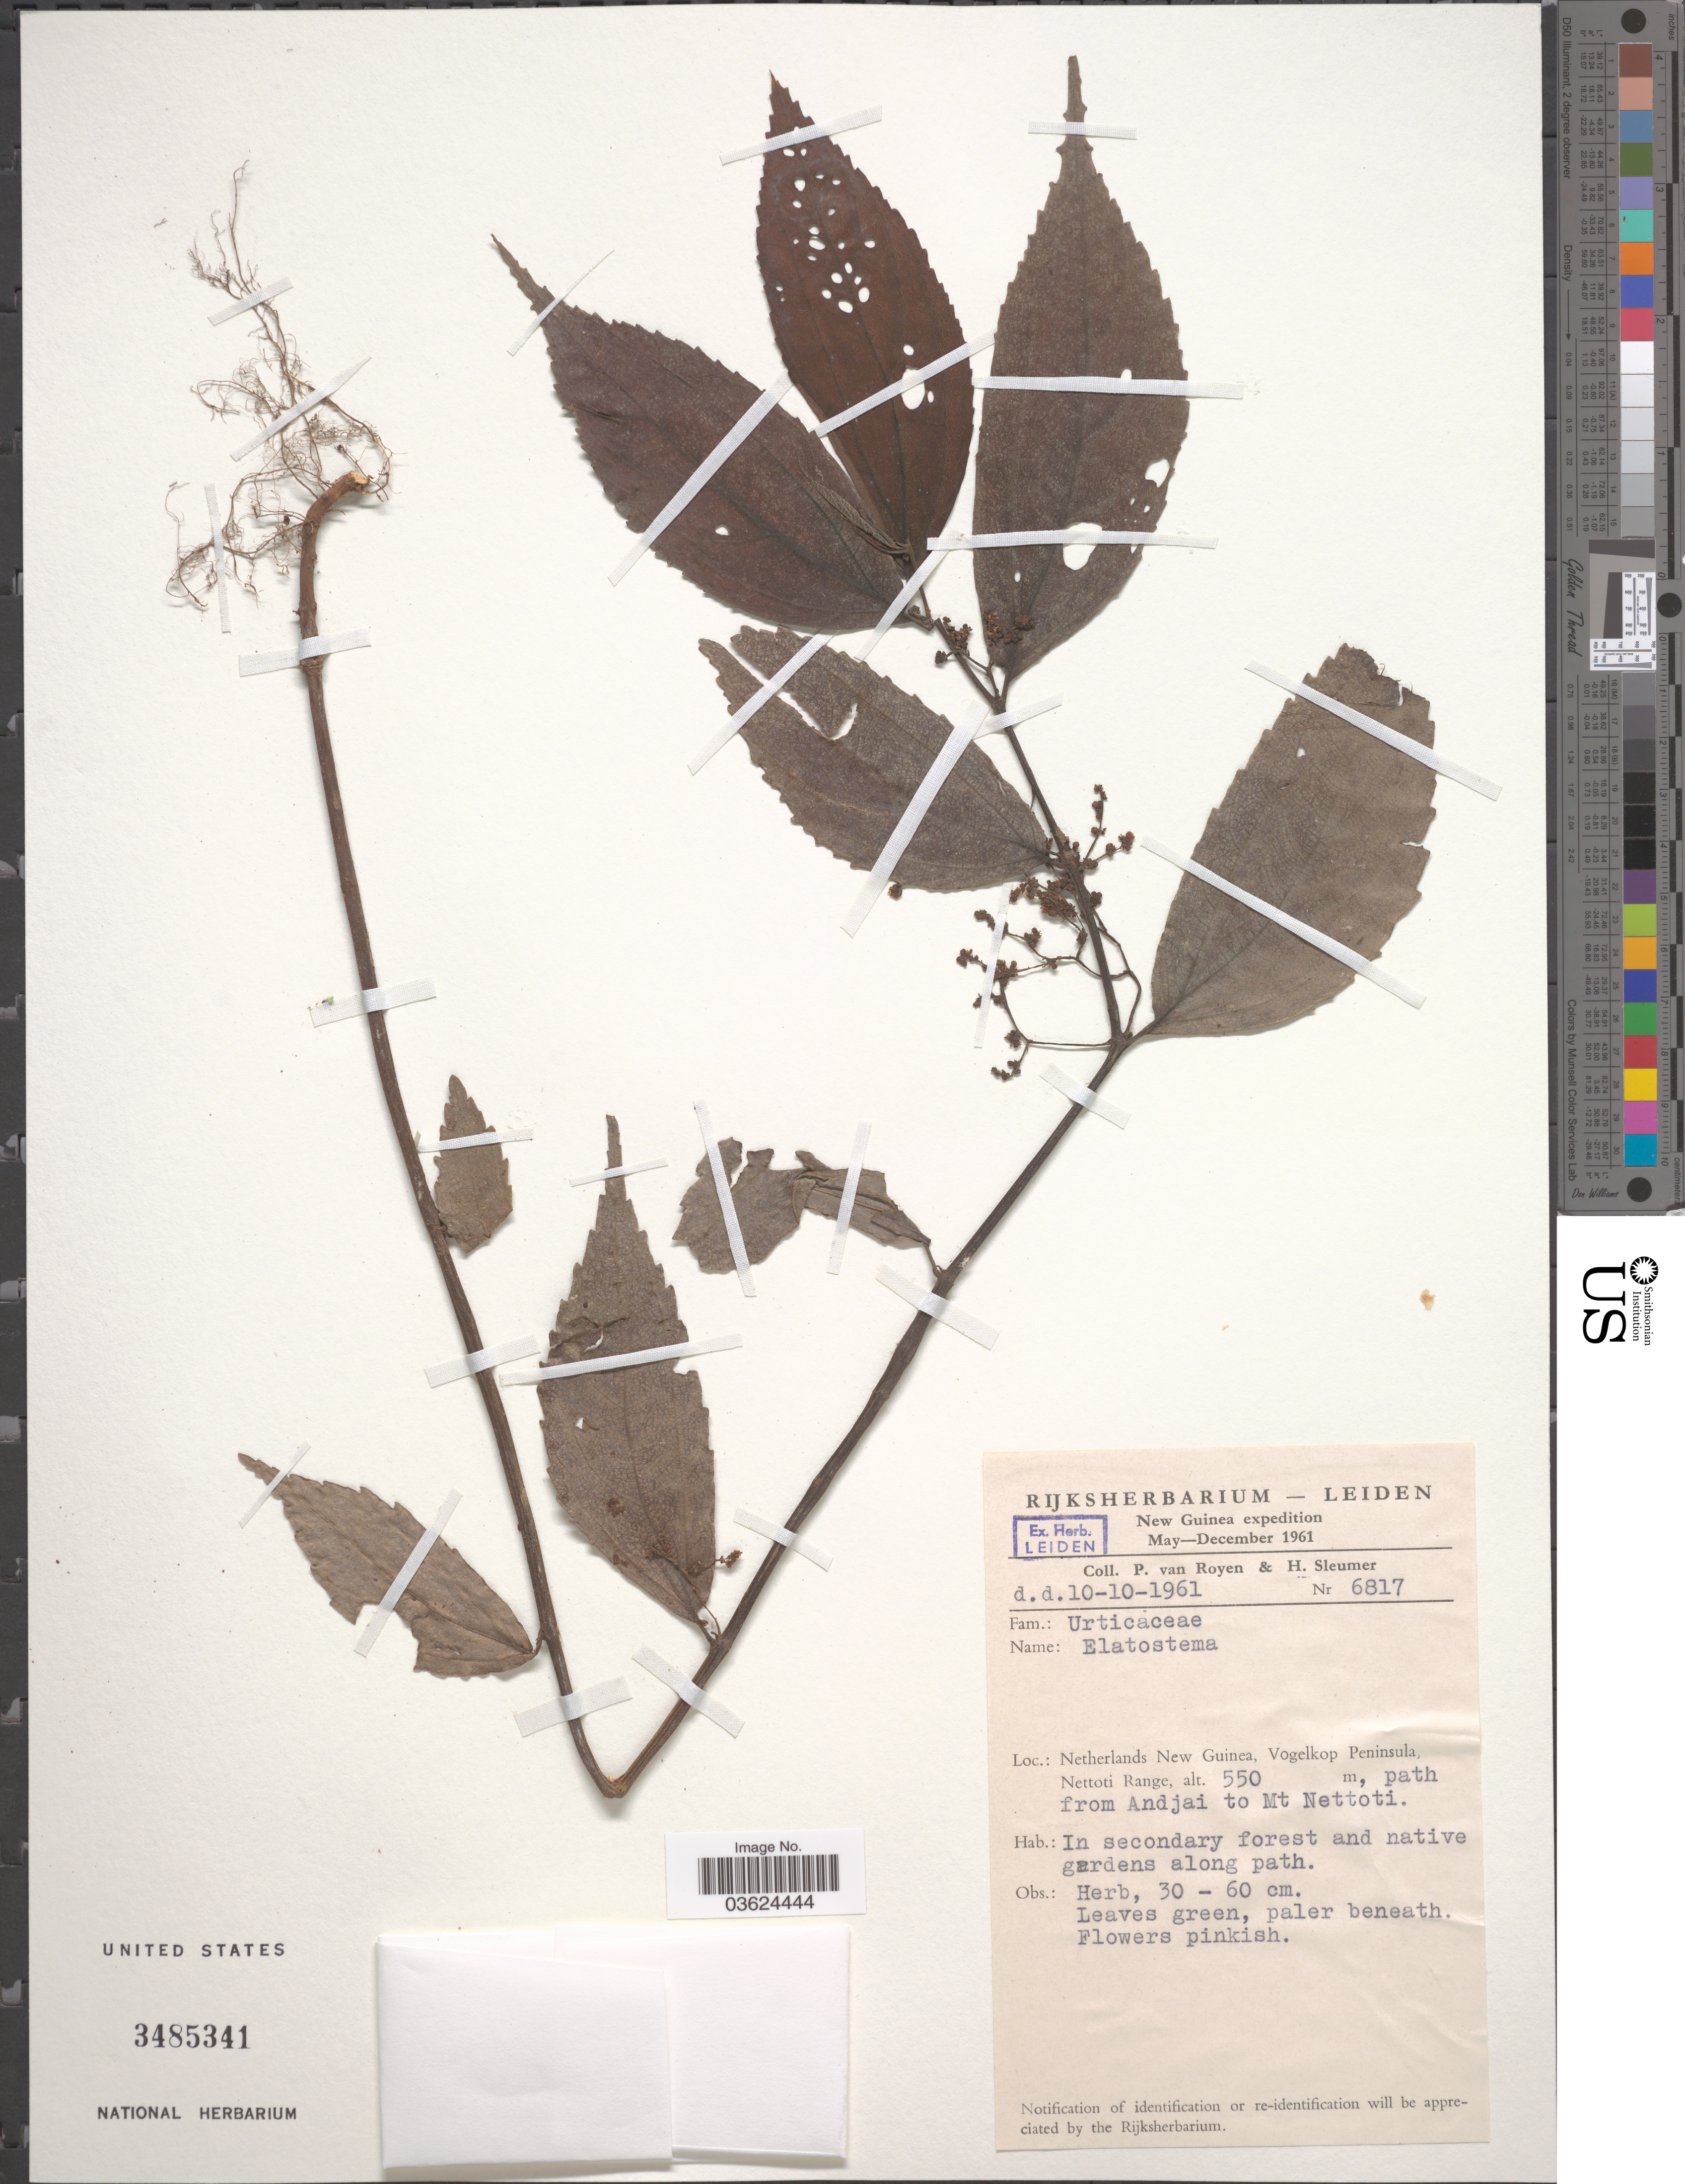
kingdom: Plantae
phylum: Tracheophyta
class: Magnoliopsida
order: Rosales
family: Urticaceae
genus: Elatostema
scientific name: Elatostema sp.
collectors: P. van Royen & H. O. Sleumer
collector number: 6817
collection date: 1961-10-10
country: Indonesia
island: New Guinea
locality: New Guinea. Netherlands New Guinea, Vogelkop Peninsula, Nettoti Range, path from Andjai to Mt Nettoti.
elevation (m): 550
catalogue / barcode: US 3485341